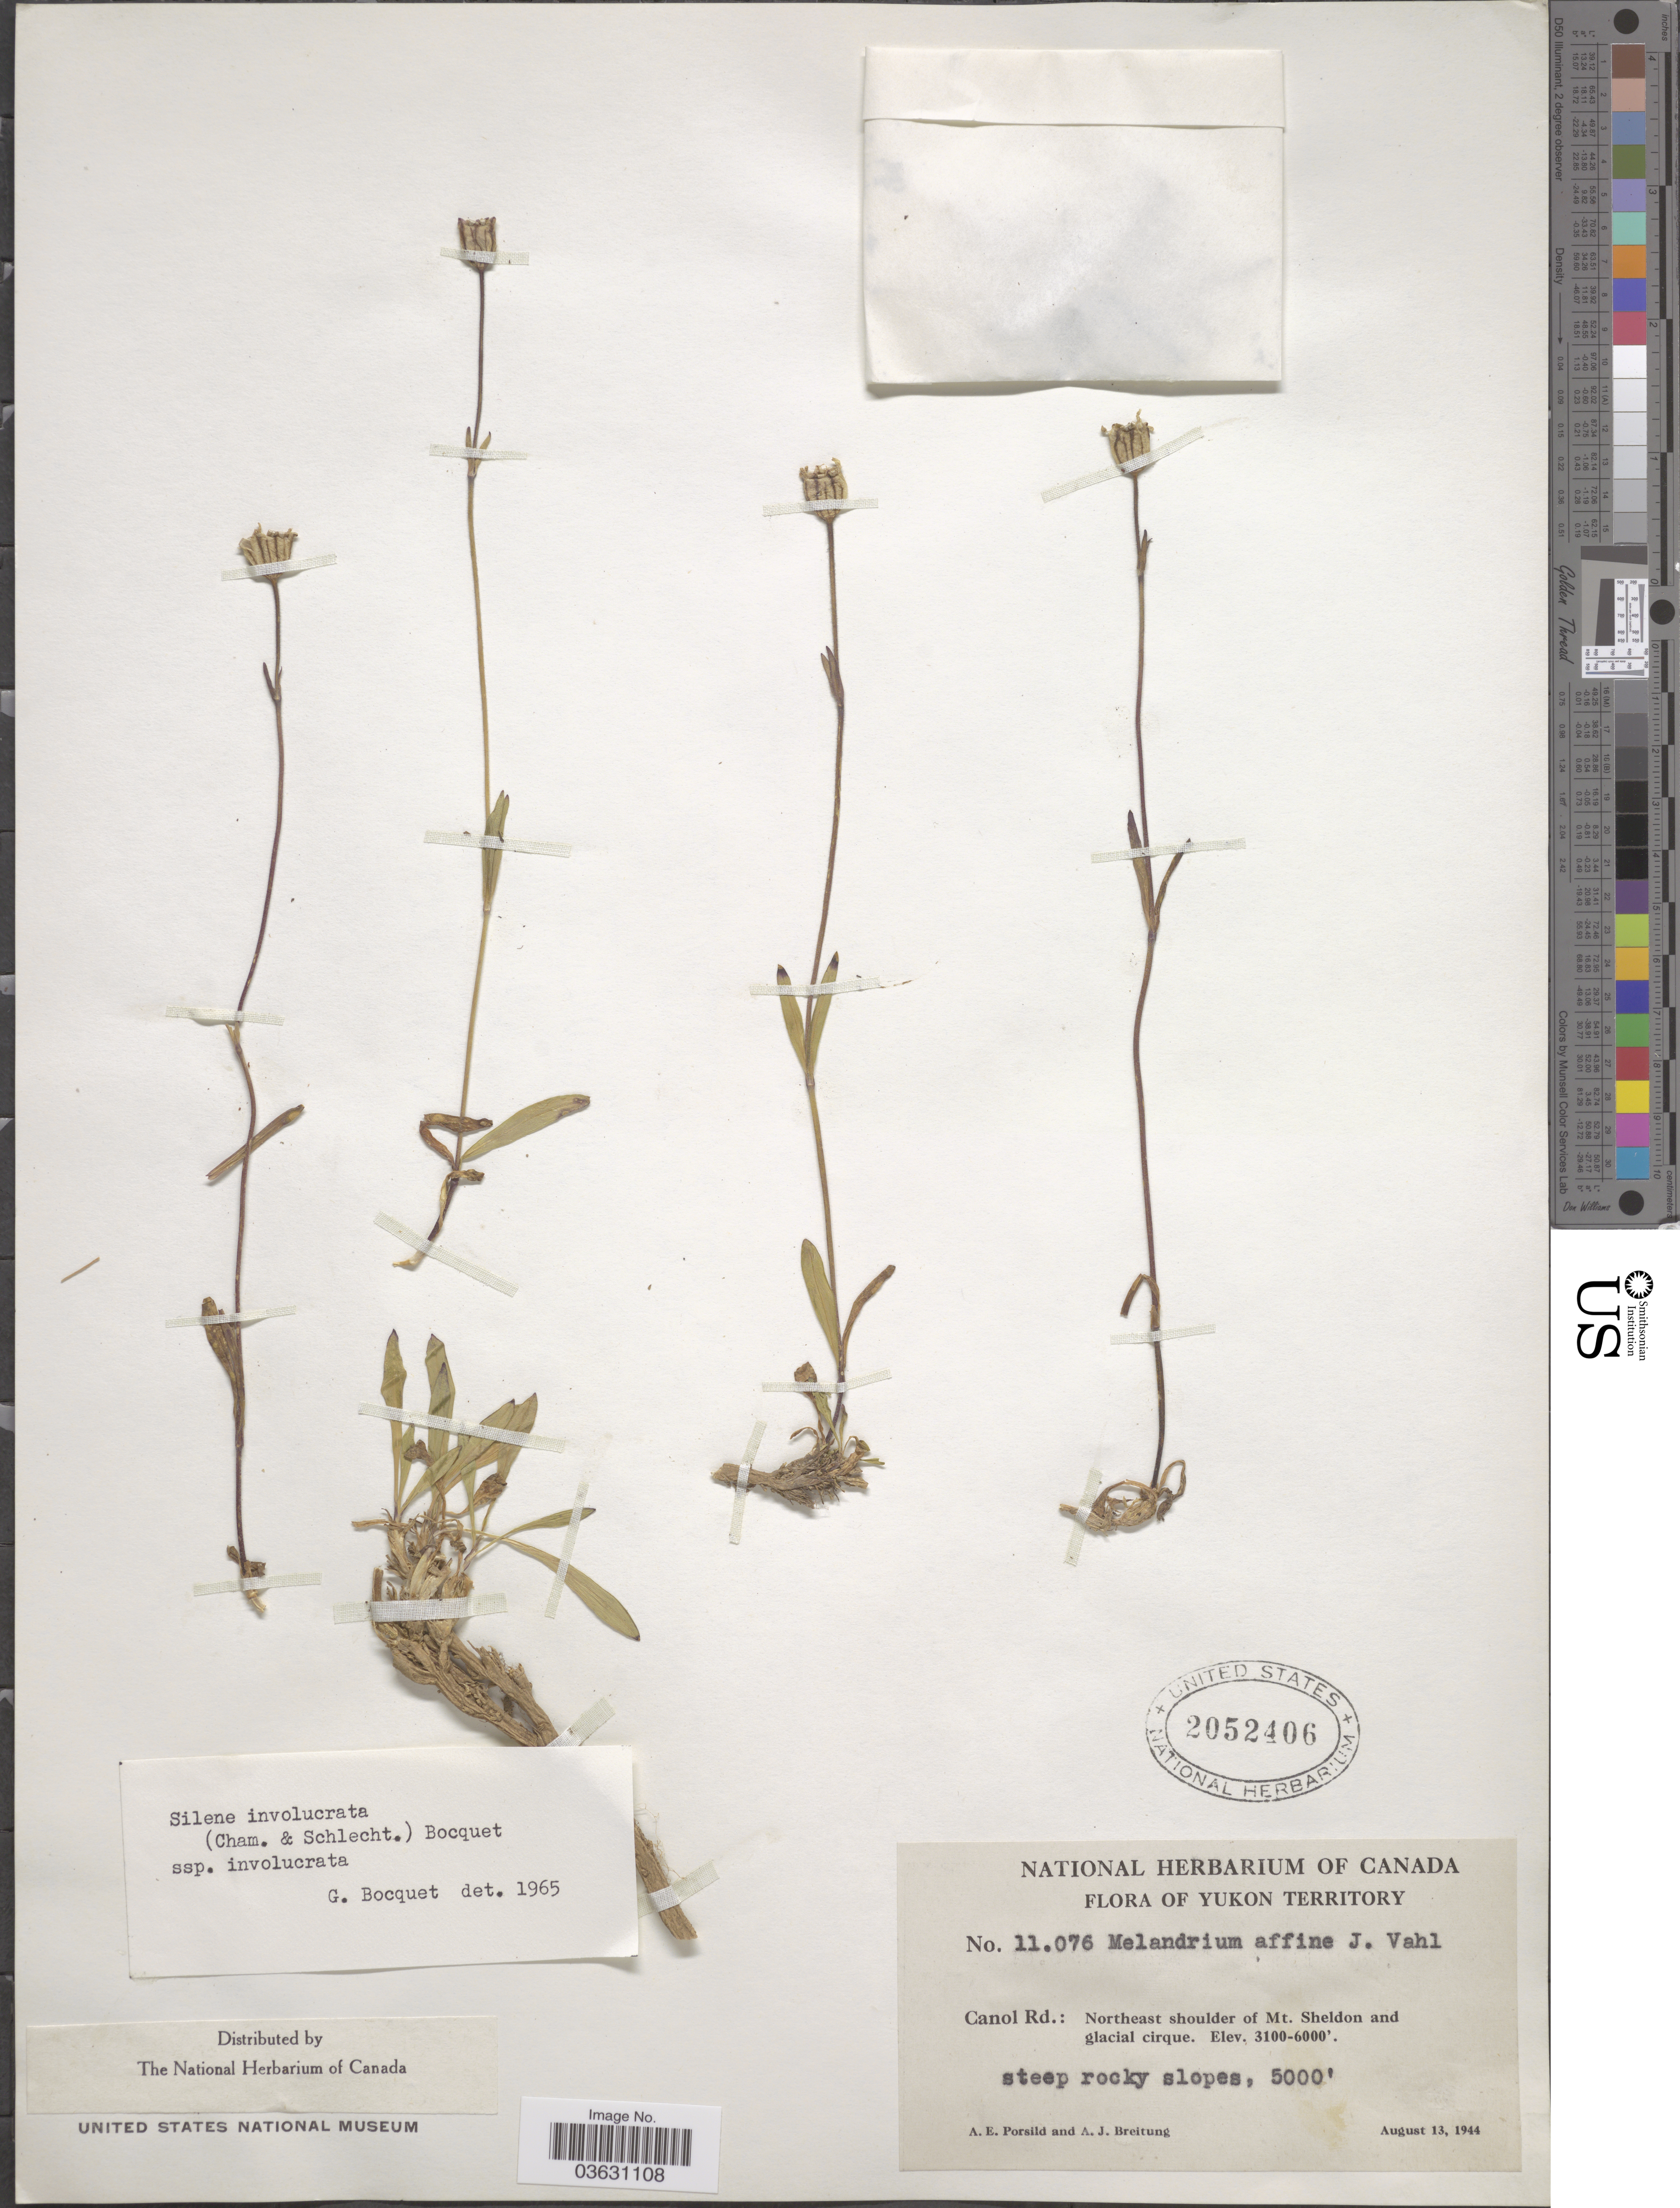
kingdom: Plantae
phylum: Tracheophyta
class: Magnoliopsida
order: Caryophyllales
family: Caryophyllaceae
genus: Silene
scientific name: Silene involucrata subsp. involucrata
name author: (Cham. & Schltdl.) Bocquet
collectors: A. E. Porsild & A. Breitung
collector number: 11076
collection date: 1944-08-13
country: Canada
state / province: Yukon Territory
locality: Canol Rd.: Northeast shoulder of Mt. Sheldon and glacial cirque.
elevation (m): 1524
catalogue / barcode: US 2052406